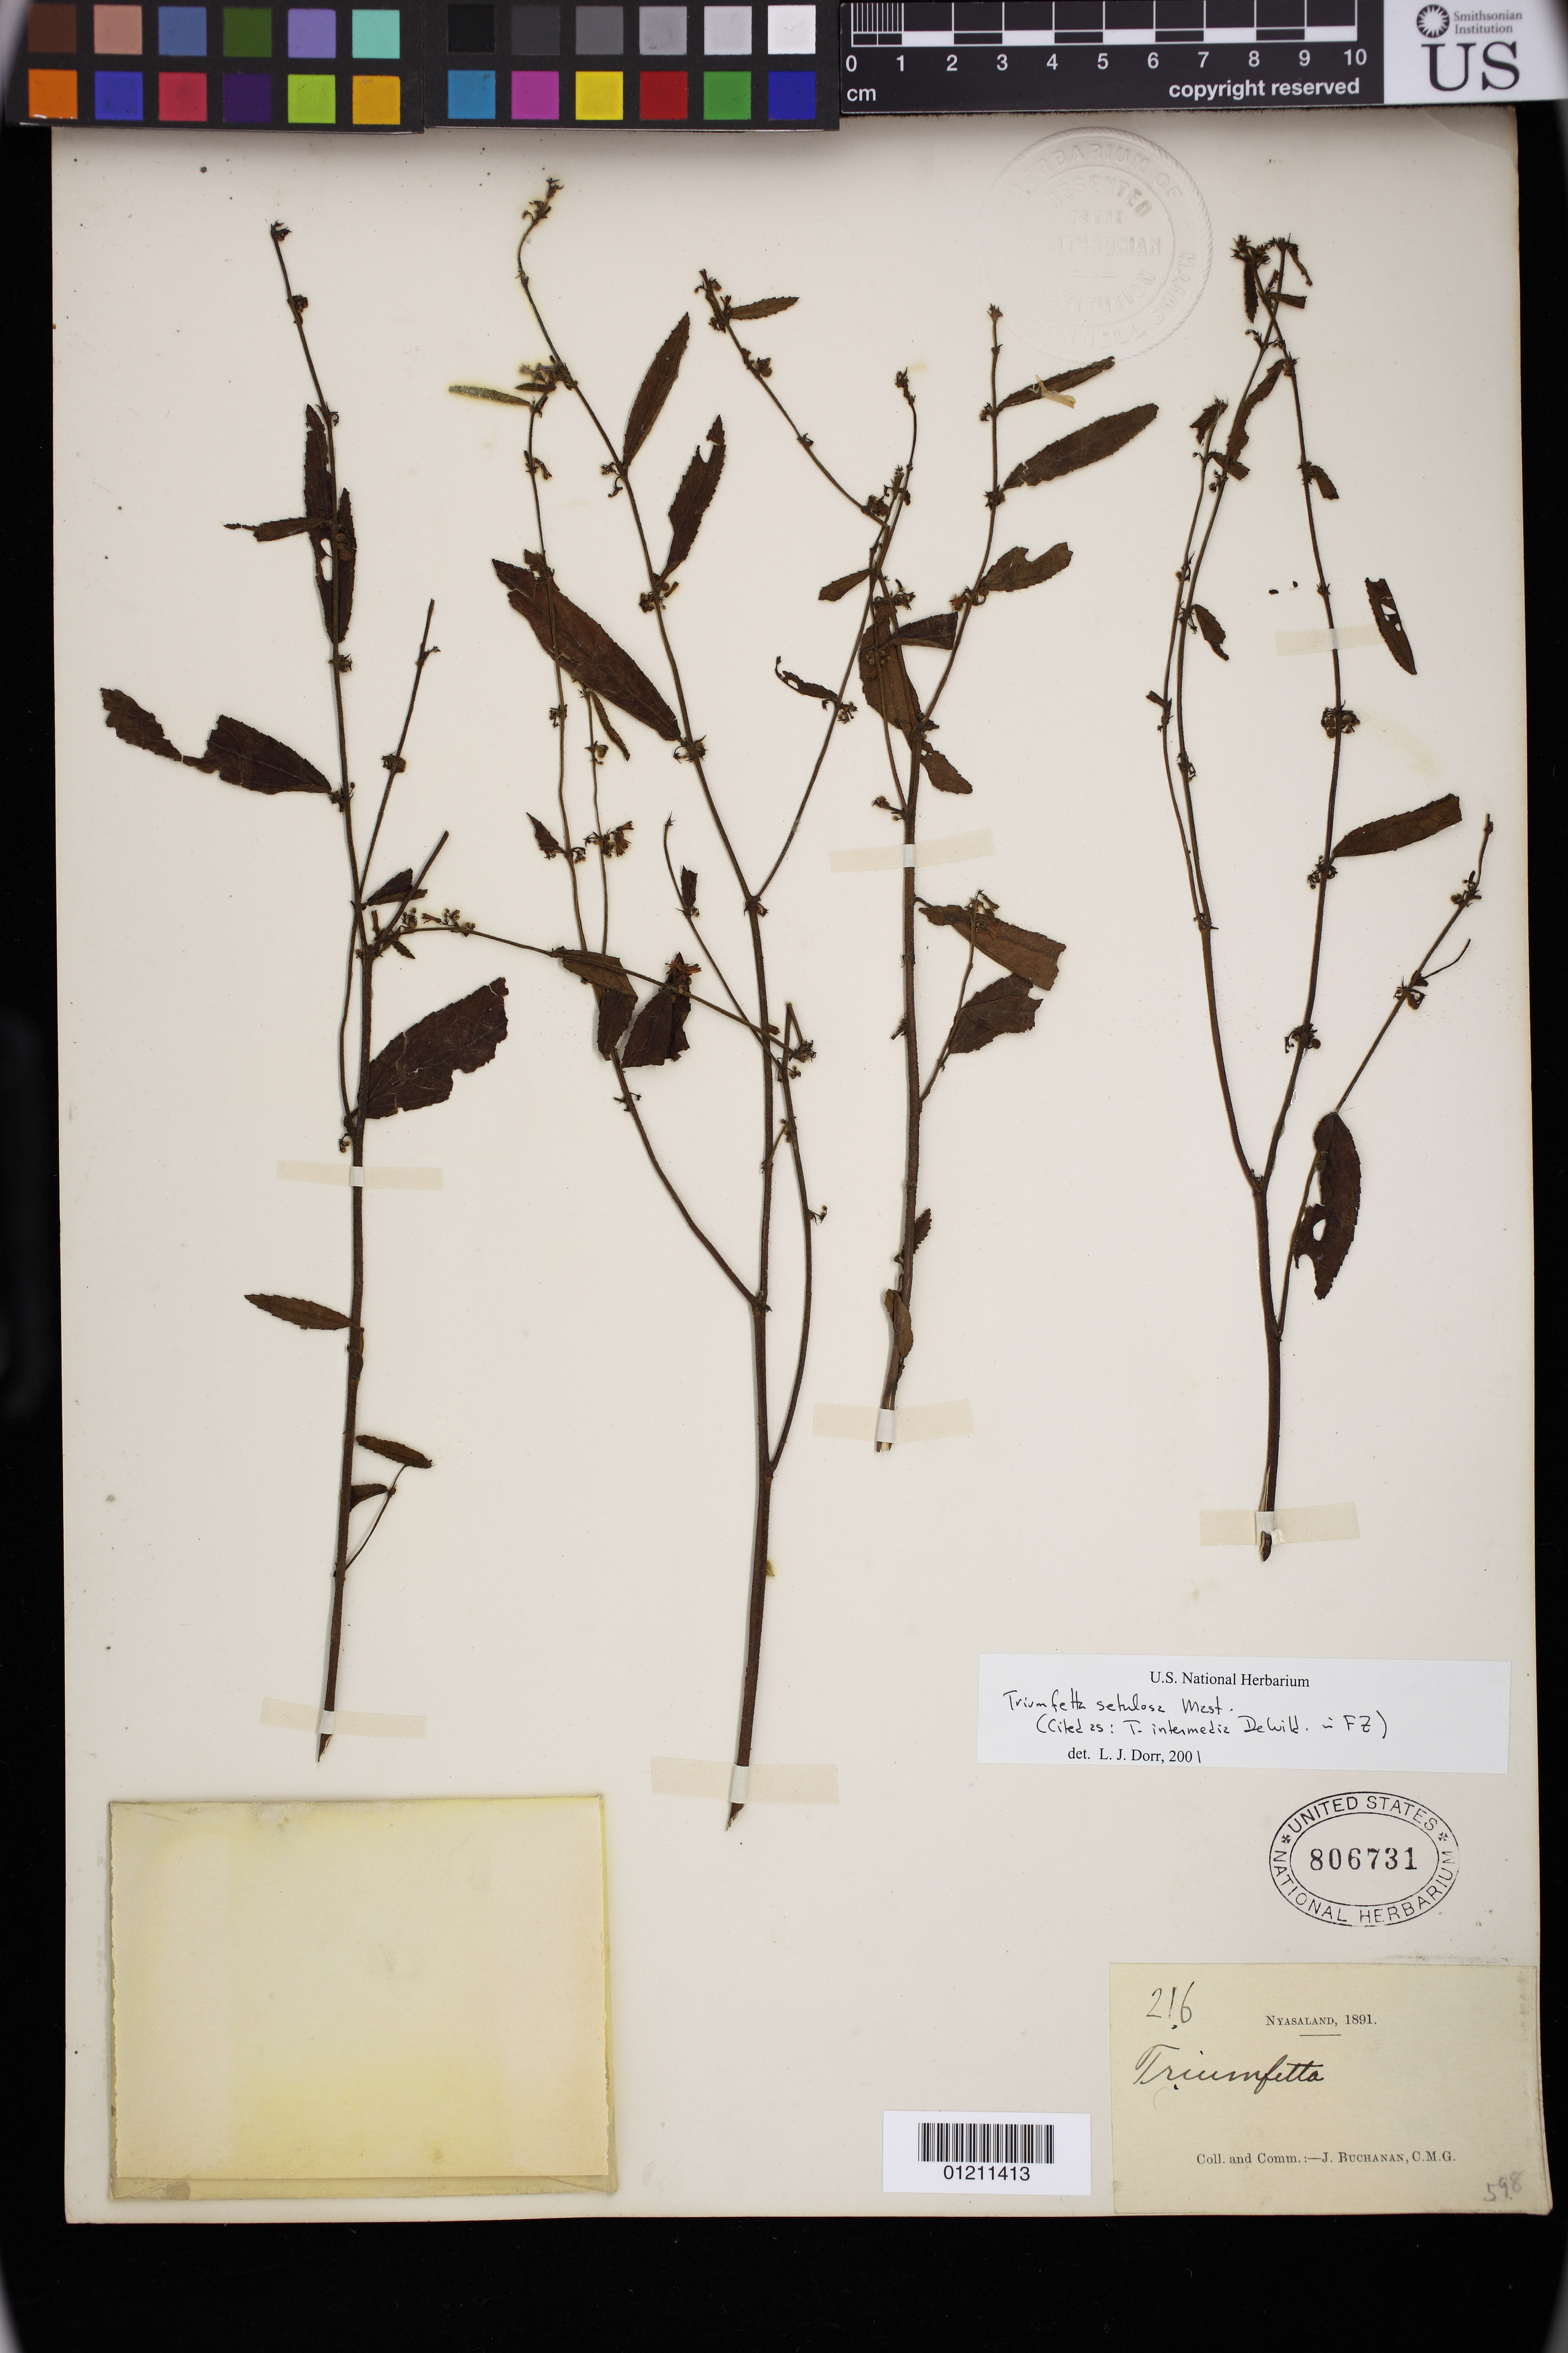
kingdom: Plantae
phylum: Tracheophyta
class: Magnoliopsida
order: Malvales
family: Malvaceae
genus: Triumfetta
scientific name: Triumfetta setulosa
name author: Mast.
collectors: J. Buchanan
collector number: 216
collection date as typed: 1891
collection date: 1891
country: Malawi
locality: Nyasaland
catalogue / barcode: US 806731